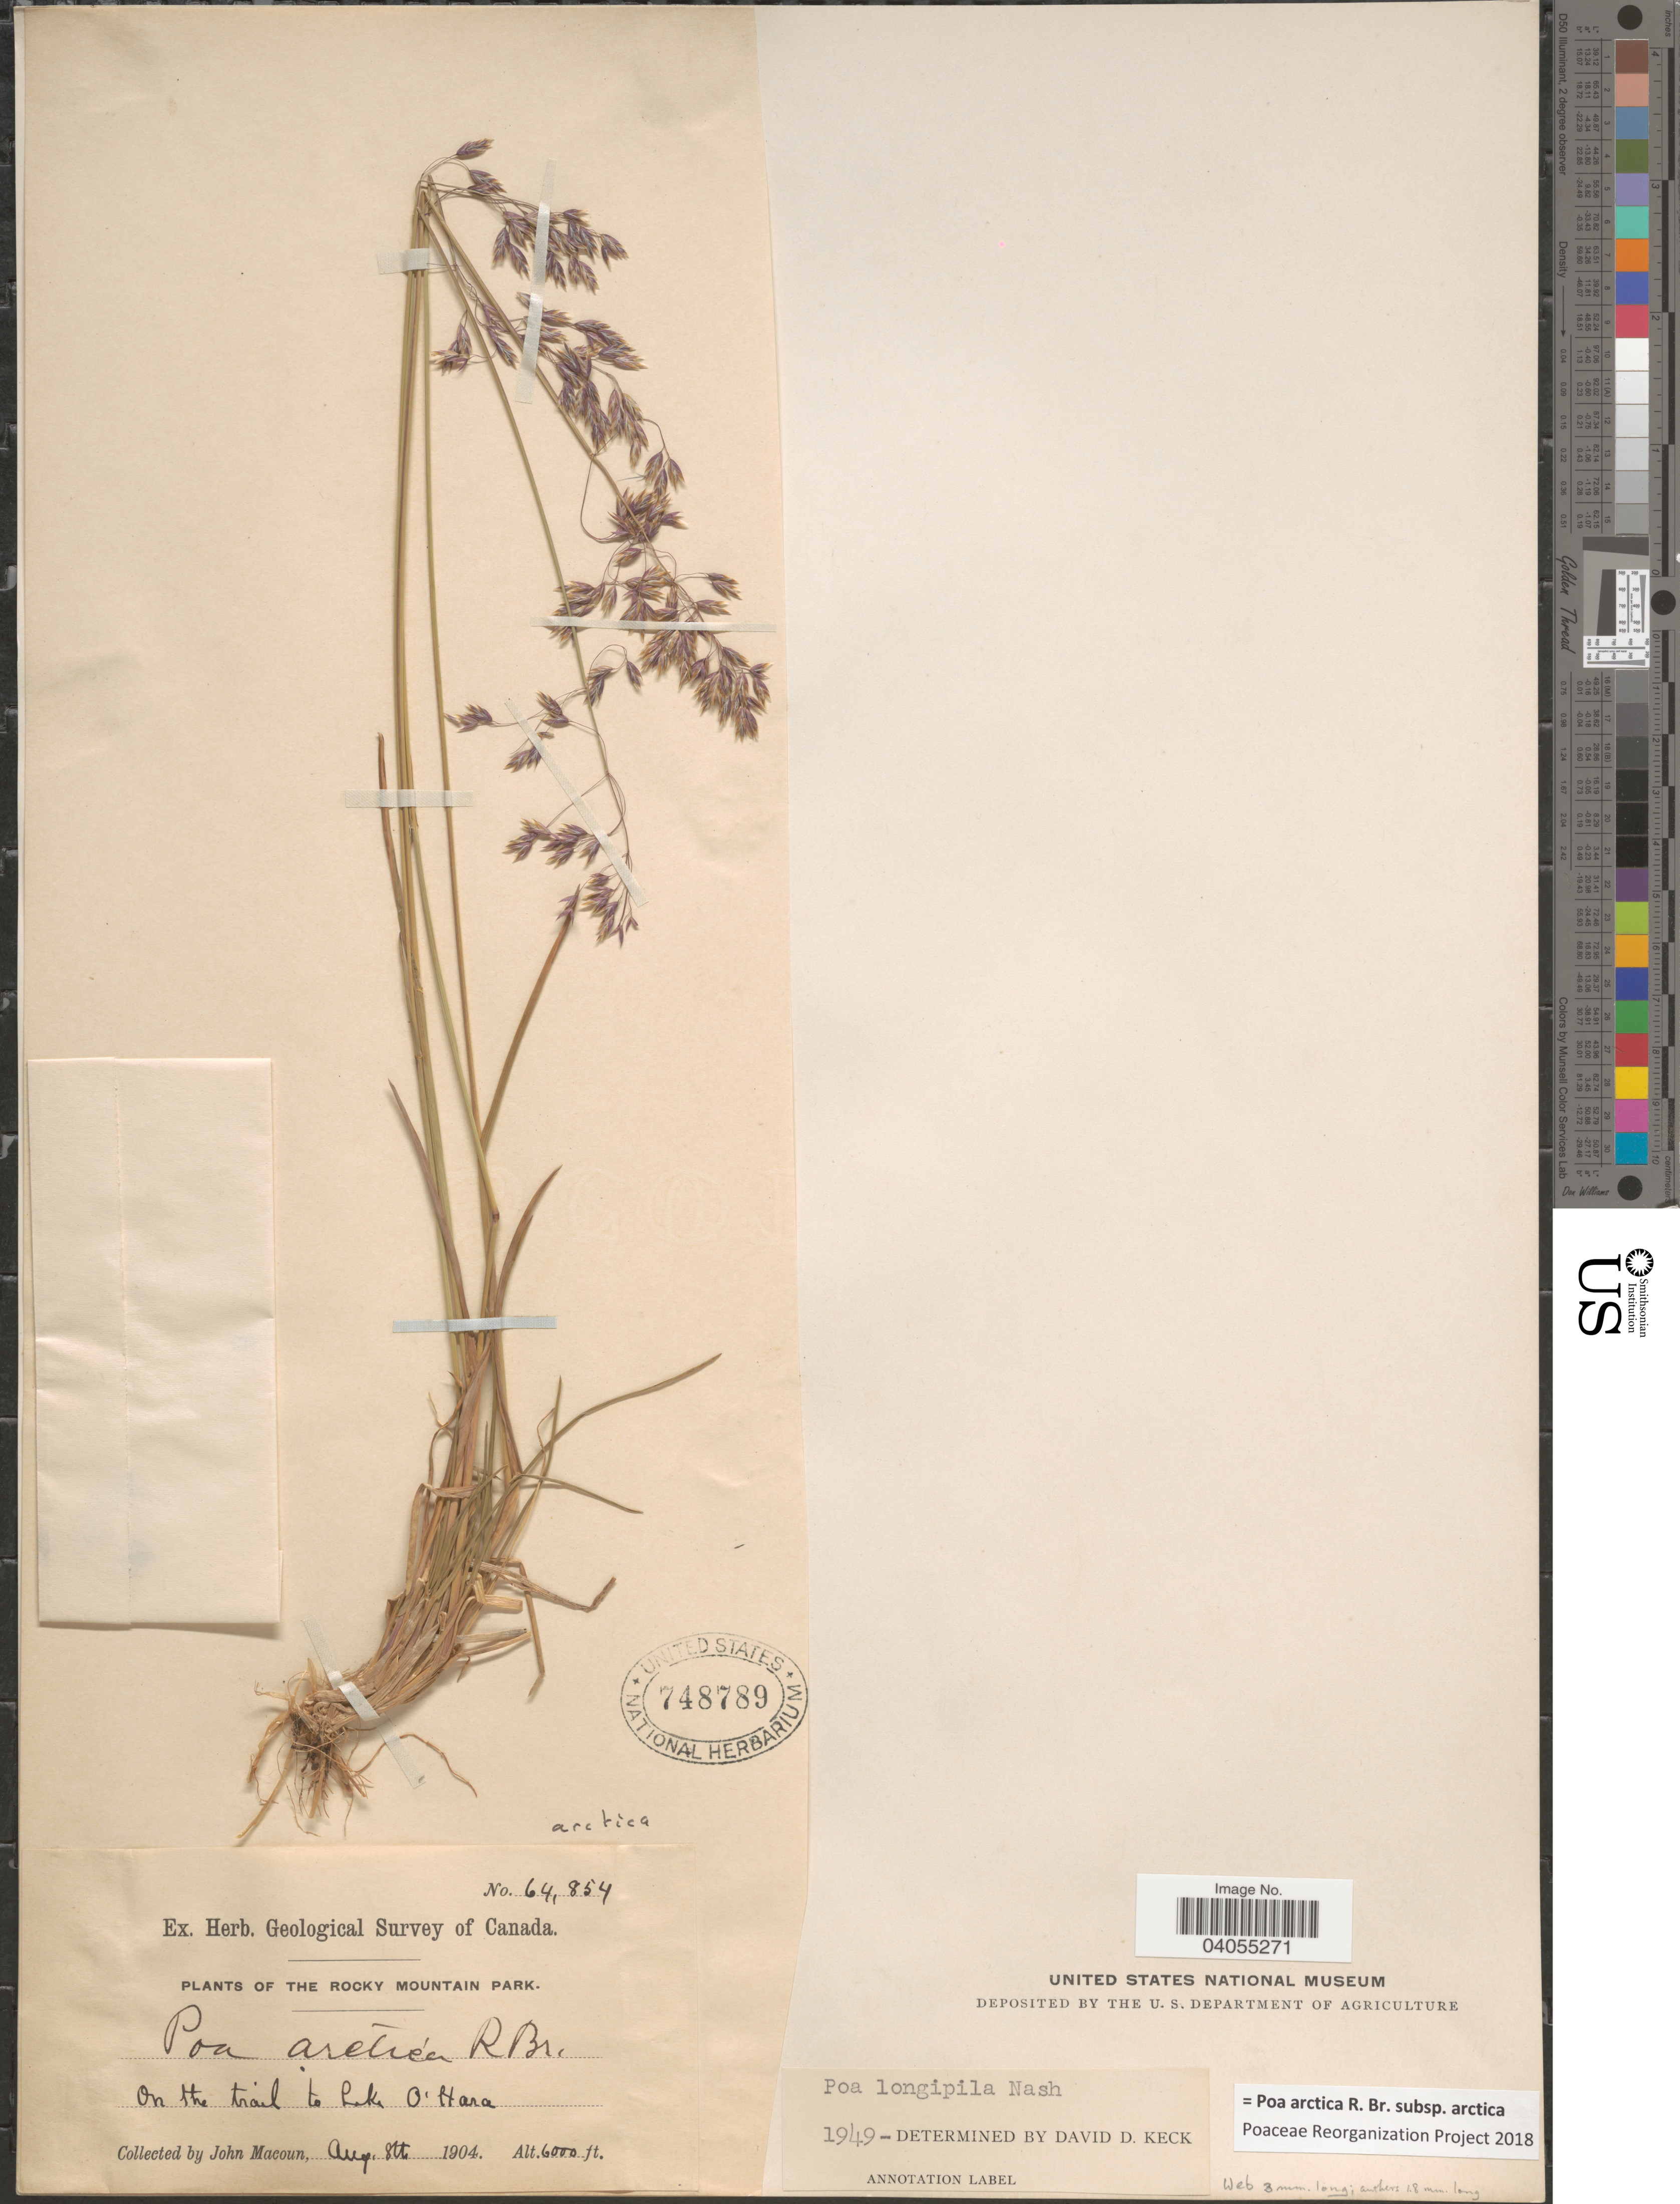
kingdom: Plantae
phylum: Tracheophyta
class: Liliopsida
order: Poales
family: Poaceae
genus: Poa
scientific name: Poa arctica subsp. arctica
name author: R. Br.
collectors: J. Macoun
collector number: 64854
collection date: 1904-08-08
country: Canada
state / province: British Columbia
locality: The Rocky Mountain Park. On the trail to Lake O'Hara.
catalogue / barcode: US 748789